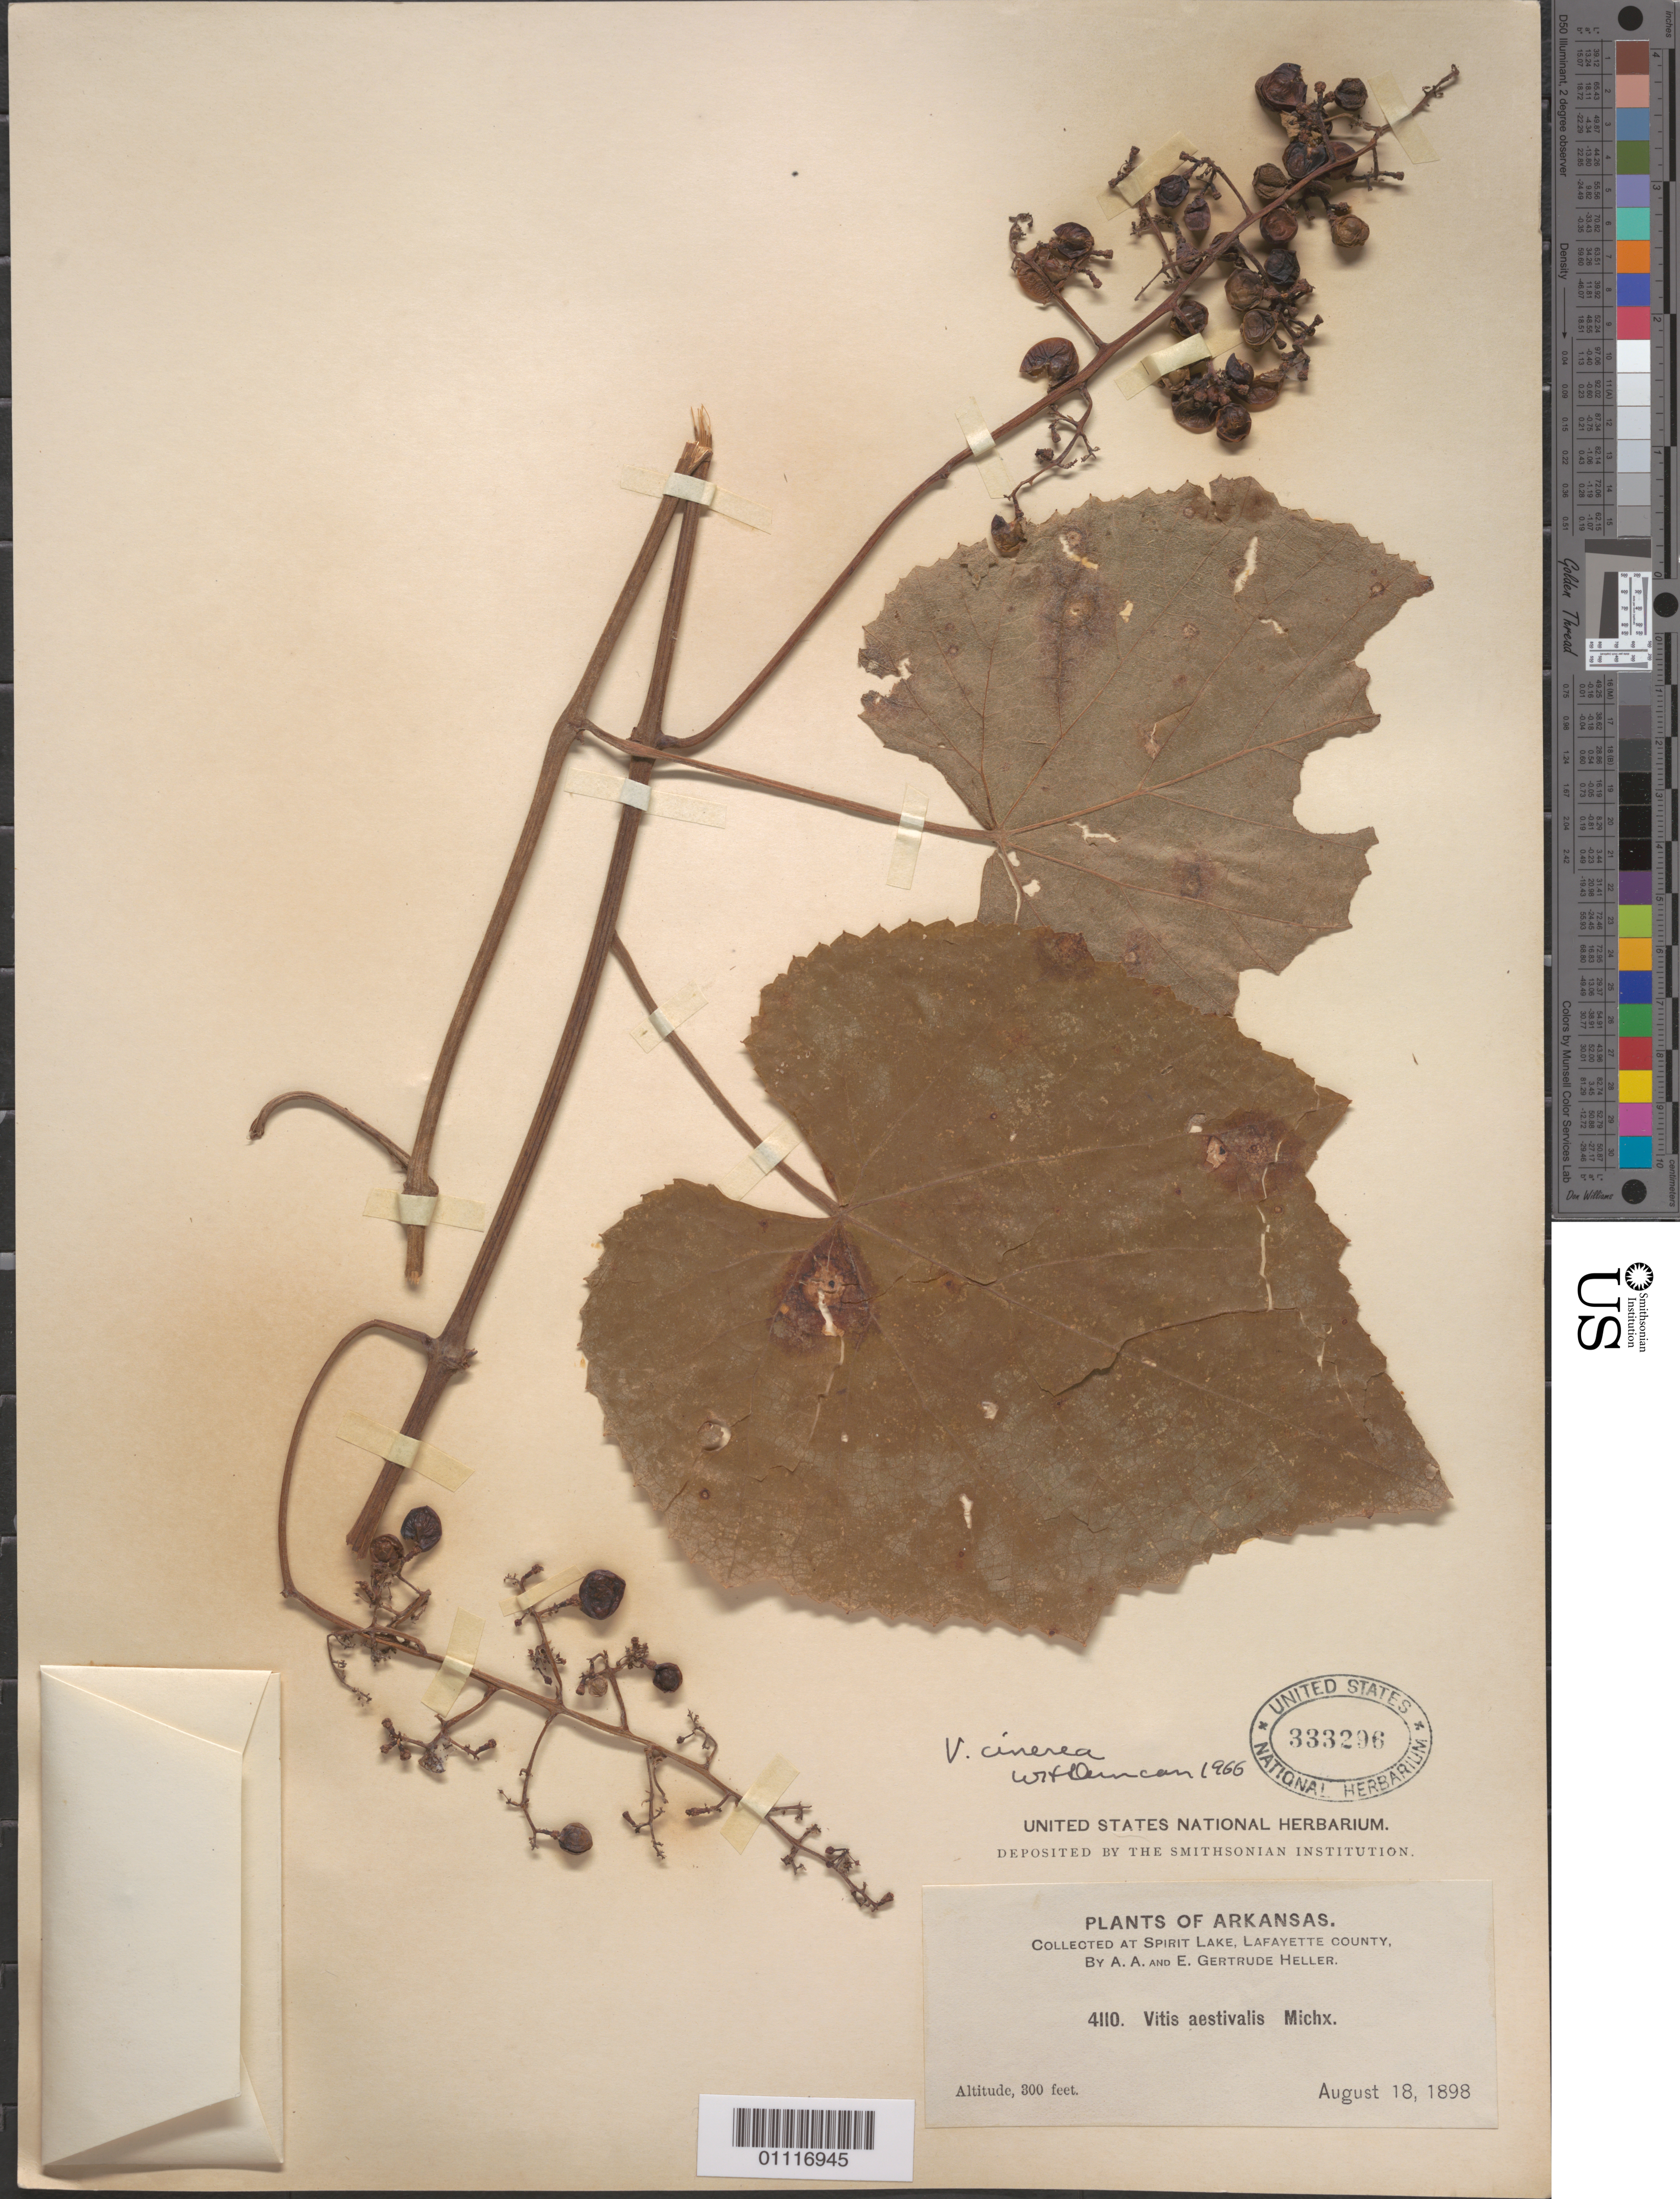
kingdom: Plantae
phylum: Tracheophyta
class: Magnoliopsida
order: Vitales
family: Vitaceae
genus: Vitis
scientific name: Vitis cinerea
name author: (Engelm.) Millardet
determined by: Duncan, W. H.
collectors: A. A. Heller & E. G. Heller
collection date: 1898-08-18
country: United States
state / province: Arkansas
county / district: Lafayette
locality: Spirit Lake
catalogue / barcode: US 333296